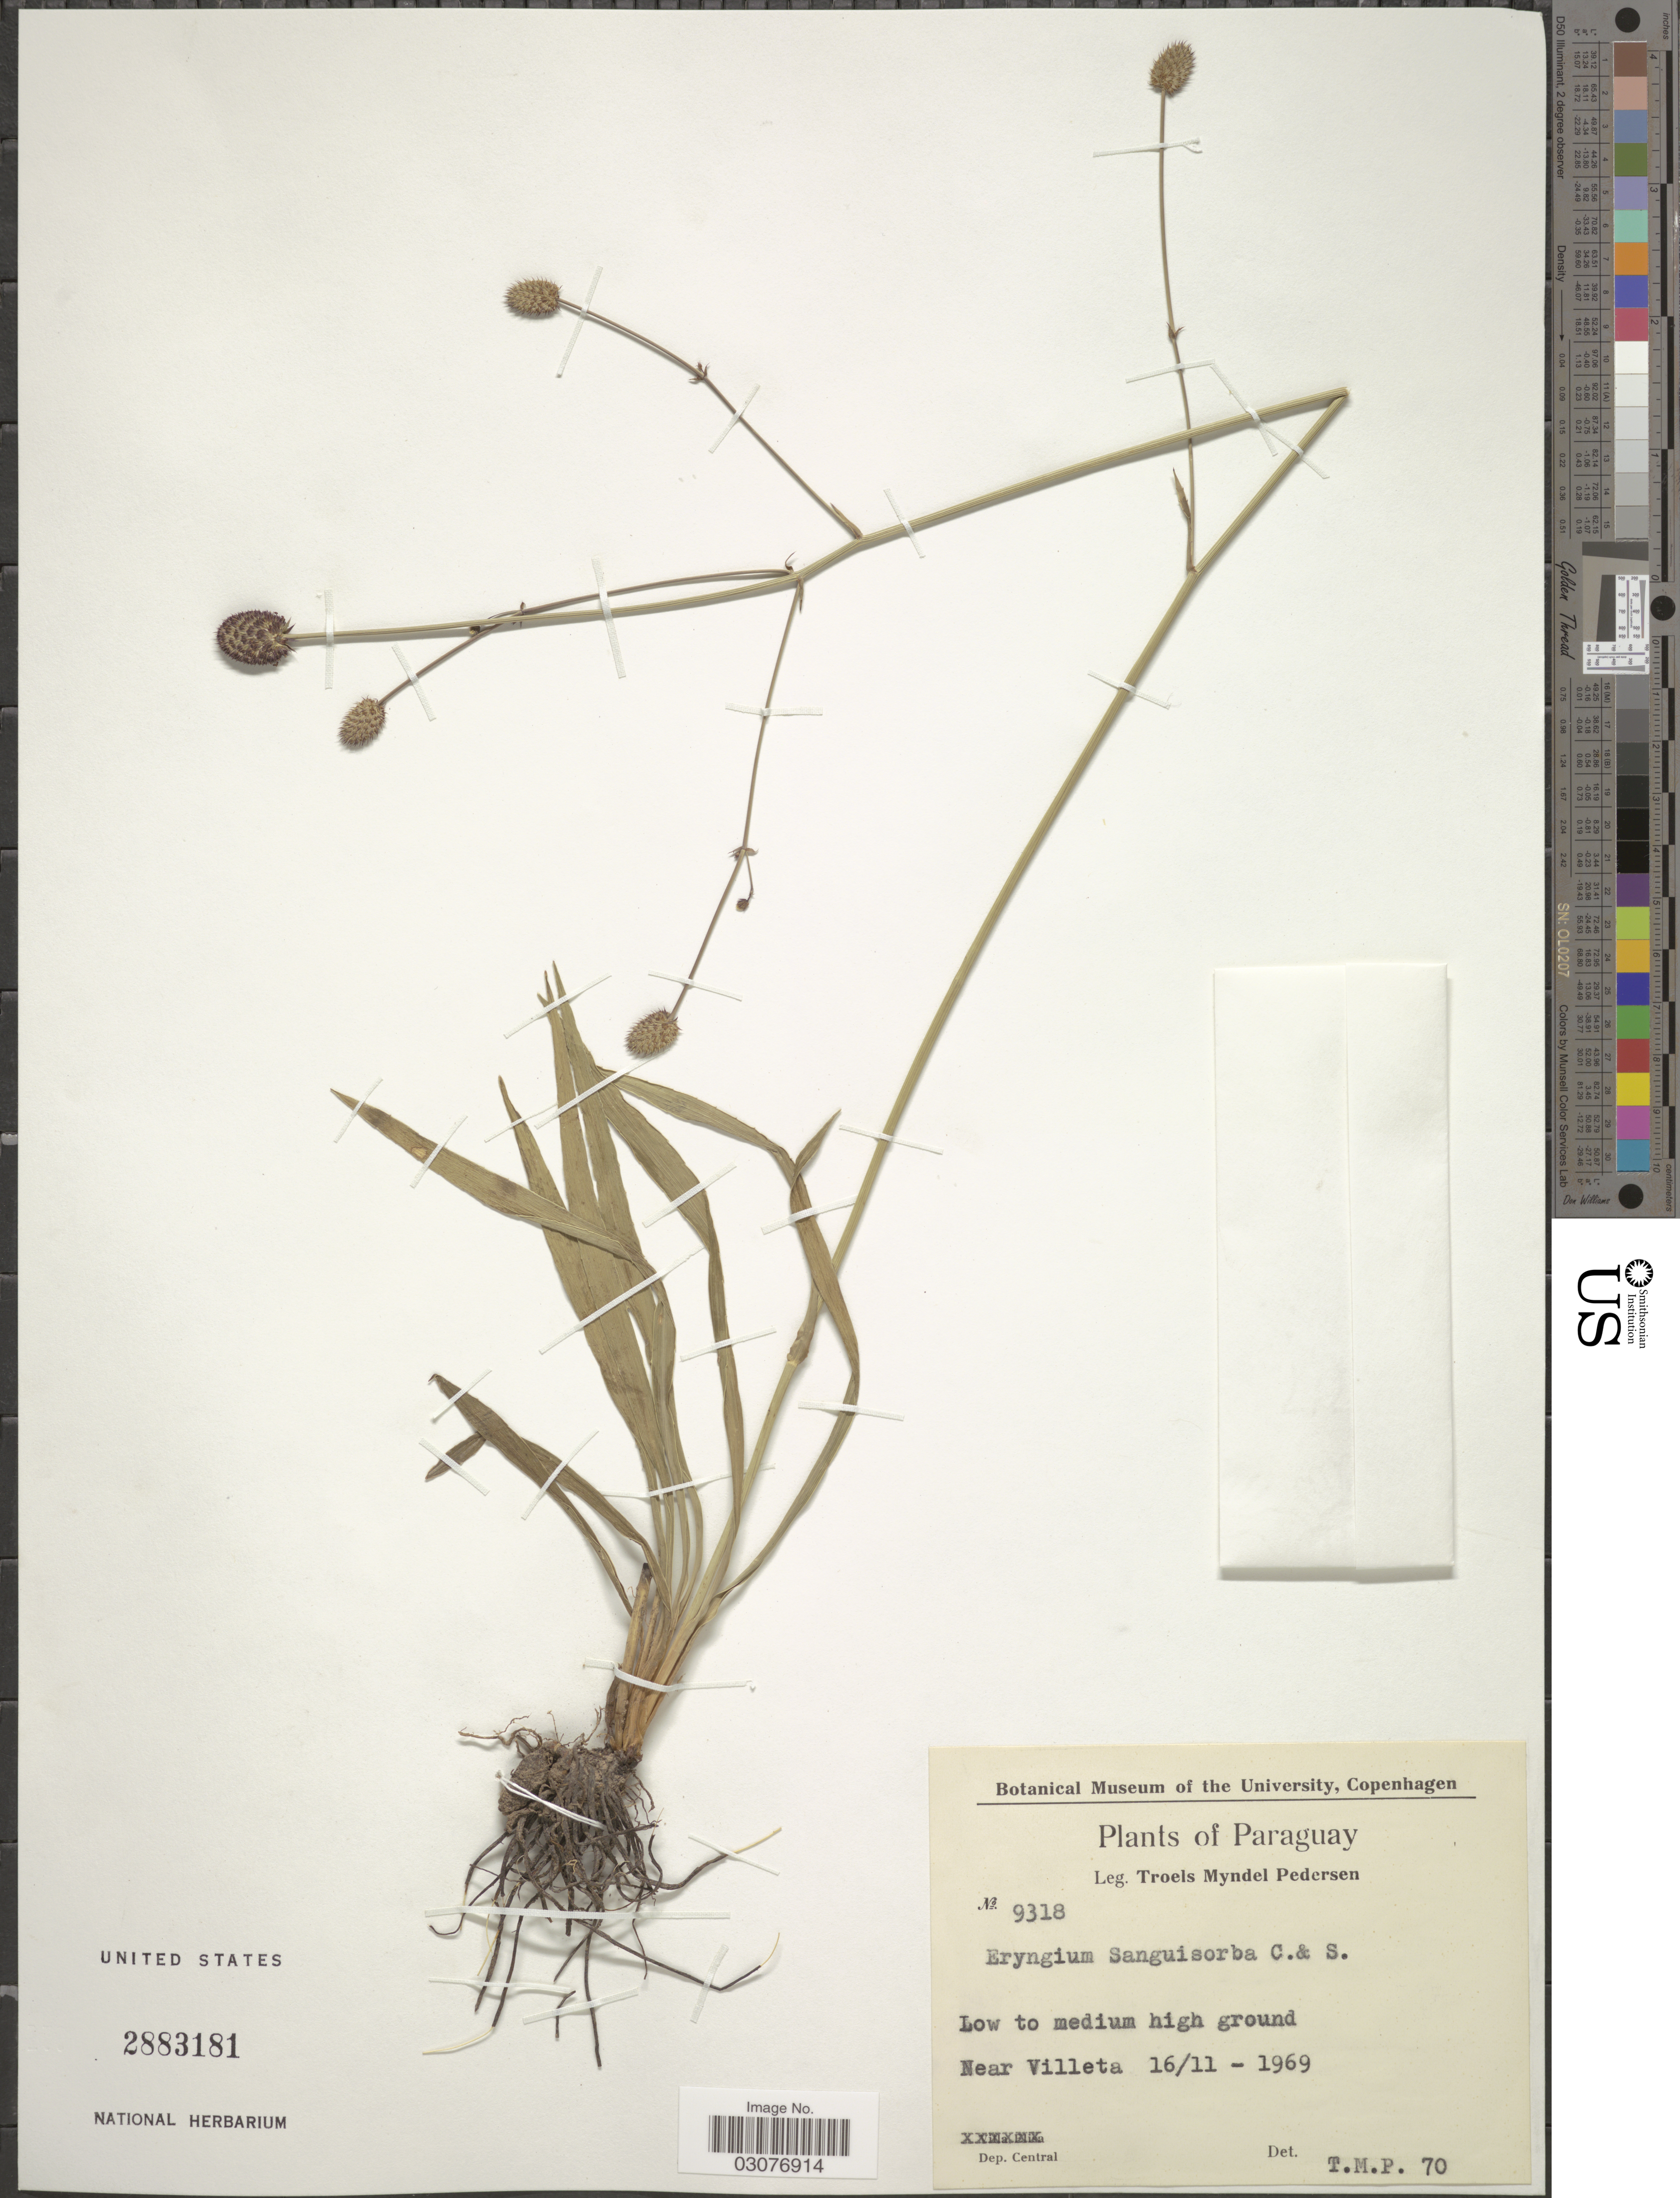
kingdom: Plantae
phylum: Tracheophyta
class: Magnoliopsida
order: Apiales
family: Apiaceae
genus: Eryngium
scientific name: Eryngium sanguisorba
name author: Cham. & Schltdl.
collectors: T. Pederson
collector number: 9318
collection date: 1969-11-16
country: Paraguay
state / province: Central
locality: Near Villeta. Dep. Central.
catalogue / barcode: US 2883181